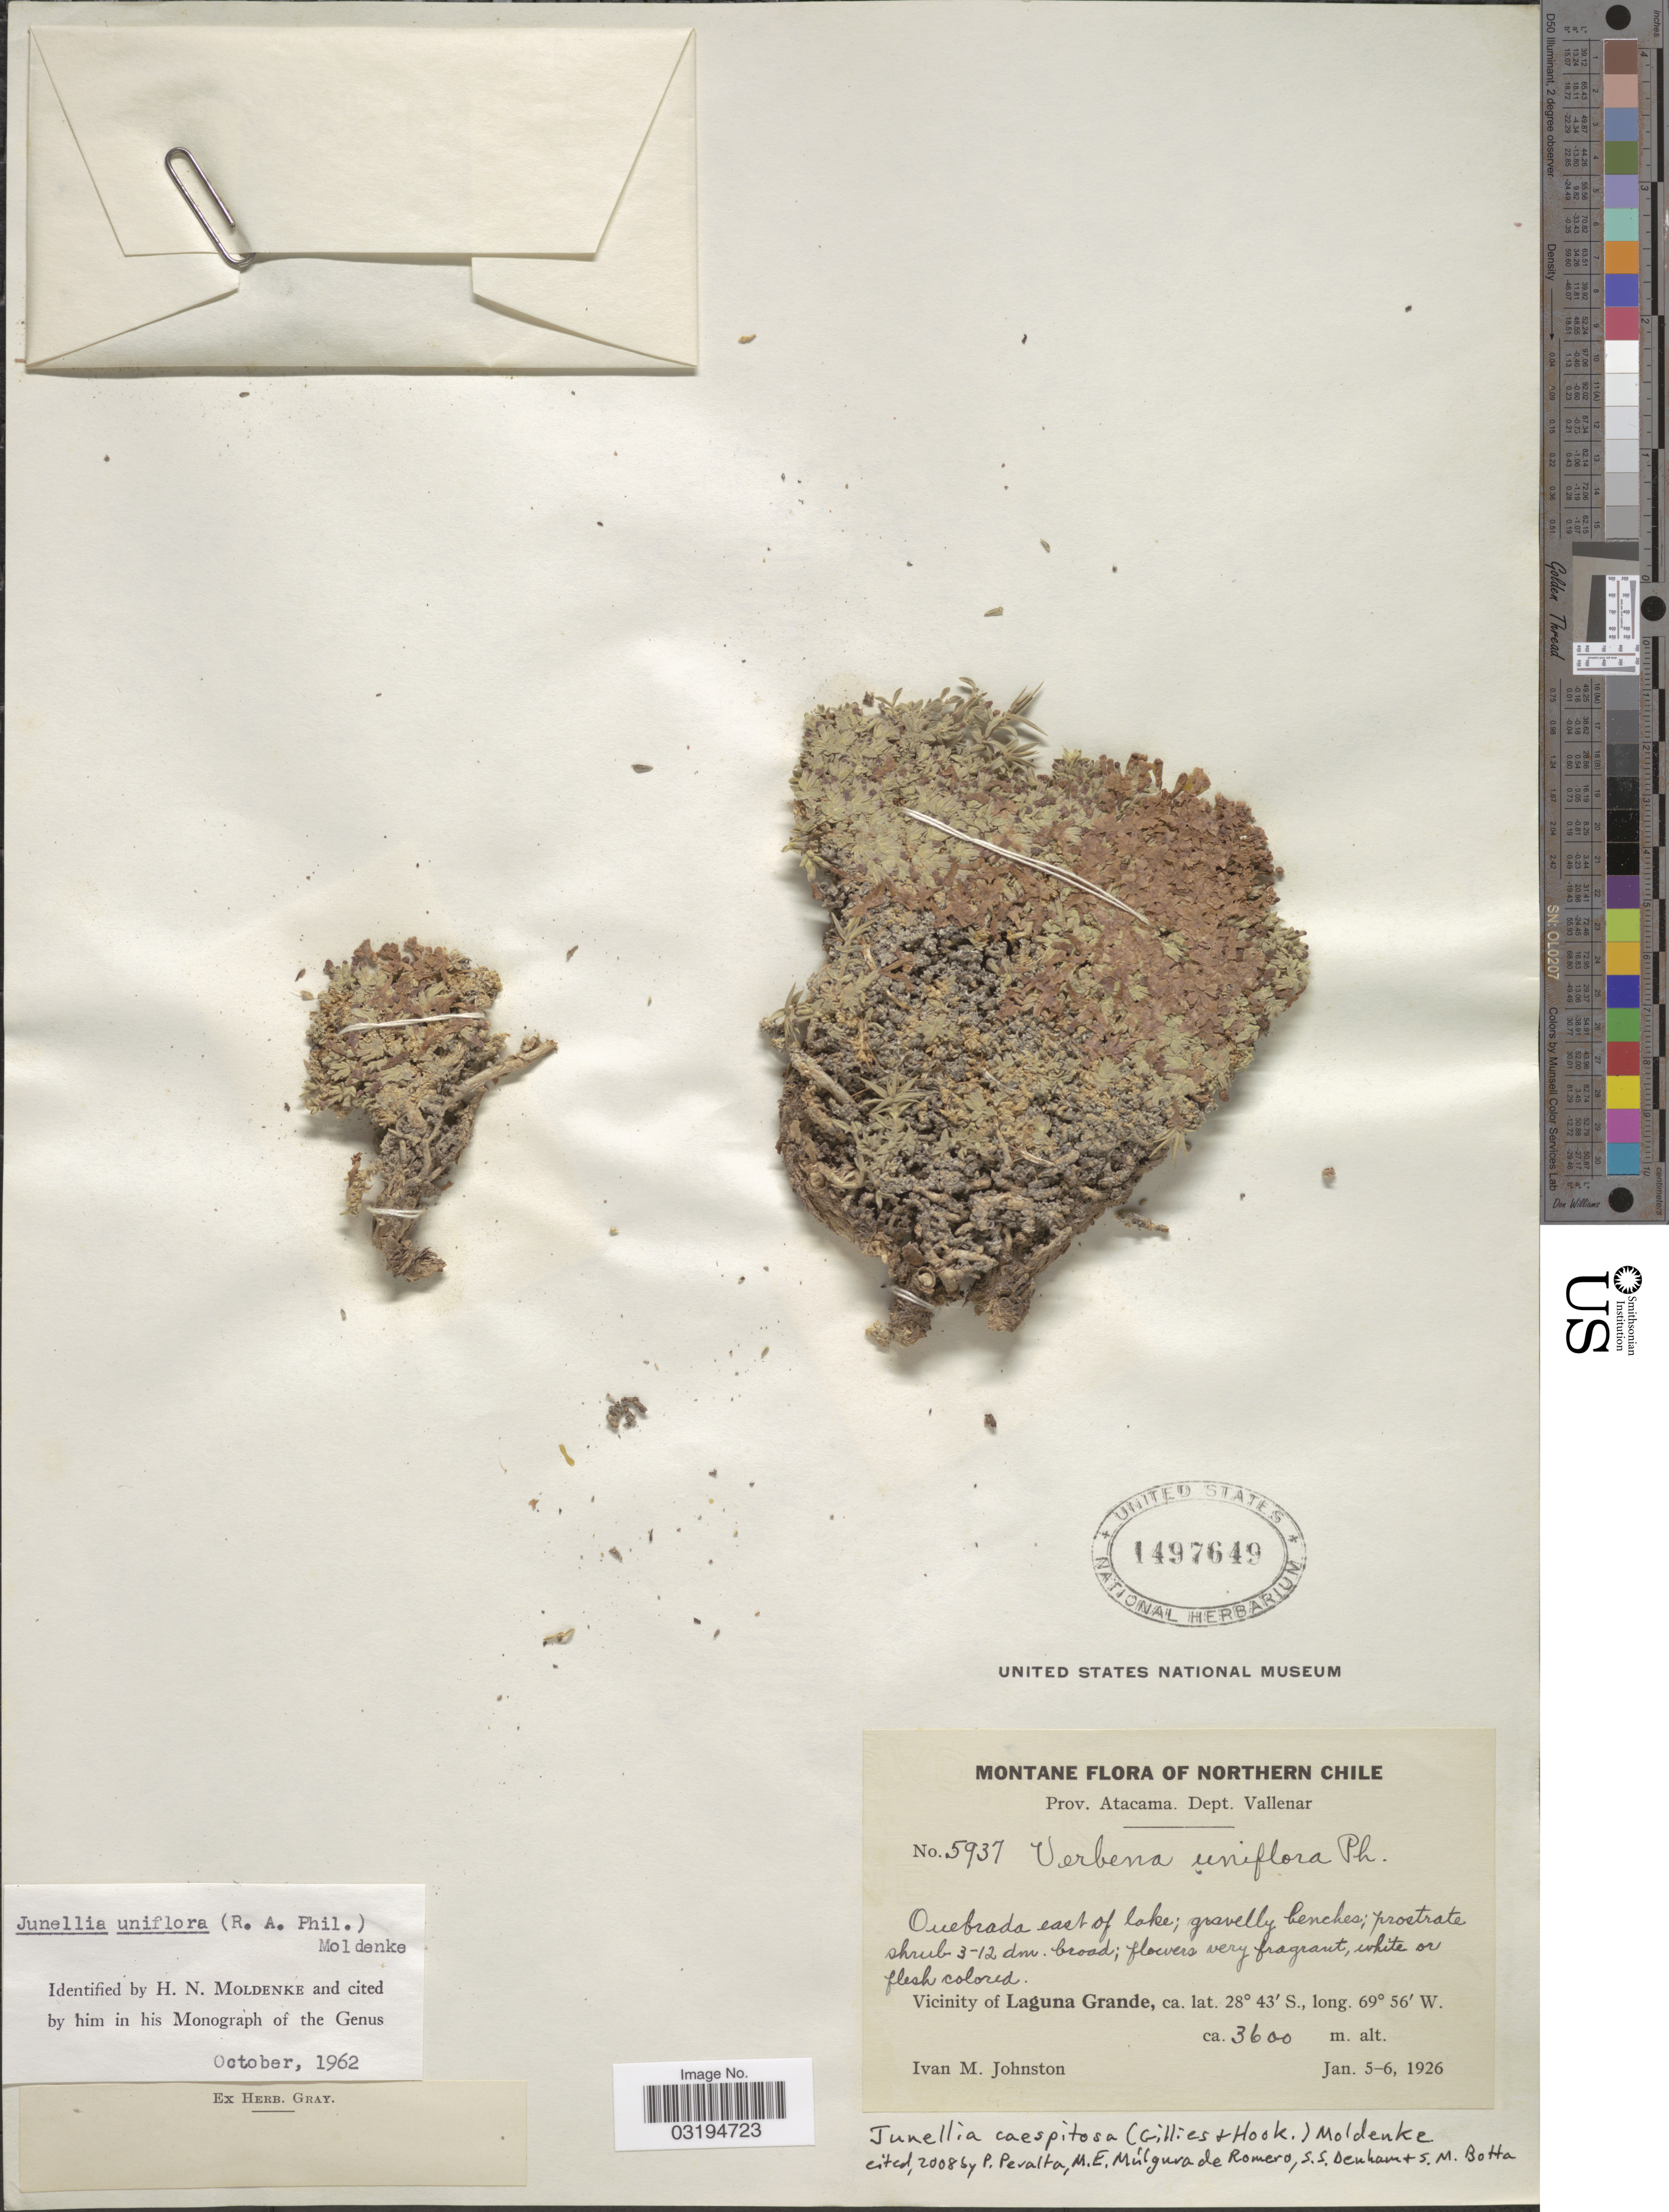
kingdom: Plantae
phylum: Tracheophyta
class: Magnoliopsida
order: Lamiales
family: Verbenaceae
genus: Junellia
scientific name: Junellia caespitosa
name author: (Gillies & Hook.) Moldenke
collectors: I.M. Johnston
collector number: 5937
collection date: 1926-01-05/1926-01-06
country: Chile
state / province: Atacama (III)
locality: Northern Chile. Dept. Vallenar. Vicinity of Laguna Grande.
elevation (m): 3600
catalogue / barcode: US 1497649